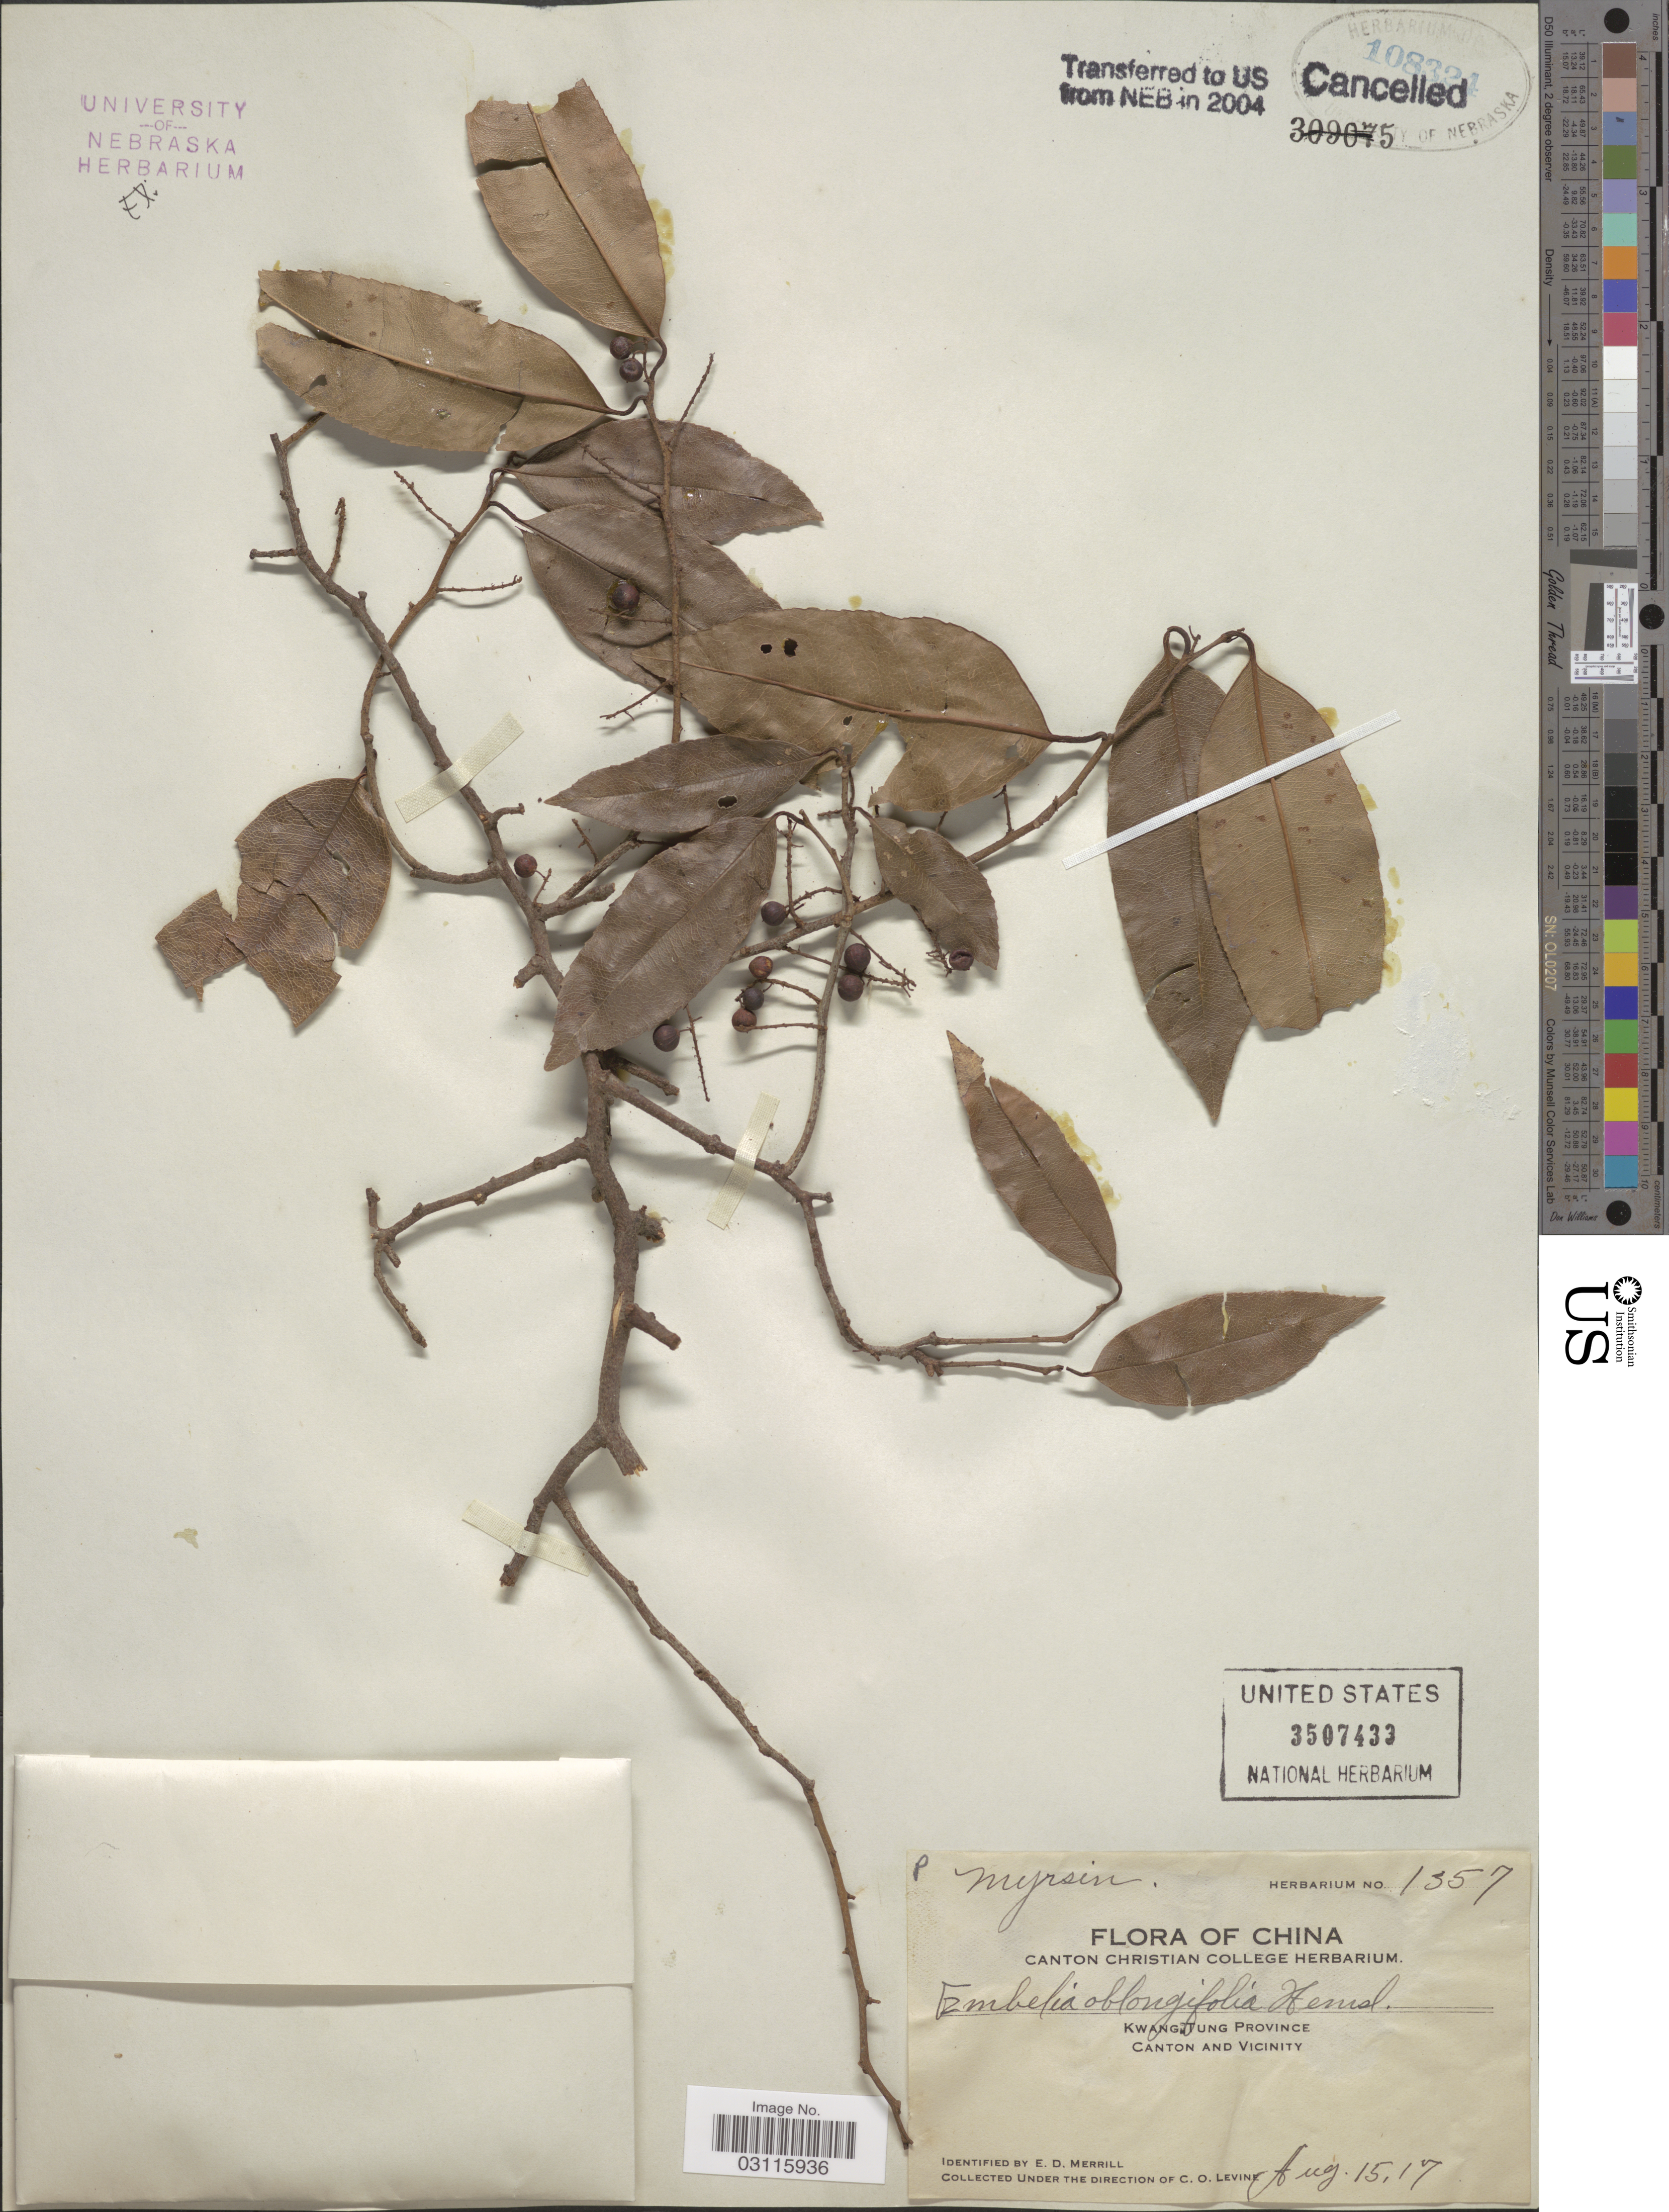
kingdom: Plantae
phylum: Tracheophyta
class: Magnoliopsida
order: Ericales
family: Primulaceae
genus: Embelia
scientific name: Embelia oblongifolia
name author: Hemsl.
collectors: C. O. Levine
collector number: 1357&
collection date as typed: Transcribed d/m/y: 15/8/17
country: China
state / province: Guangdong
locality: Kwang Tung Province. Canton and Vicinity.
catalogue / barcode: US 3507433